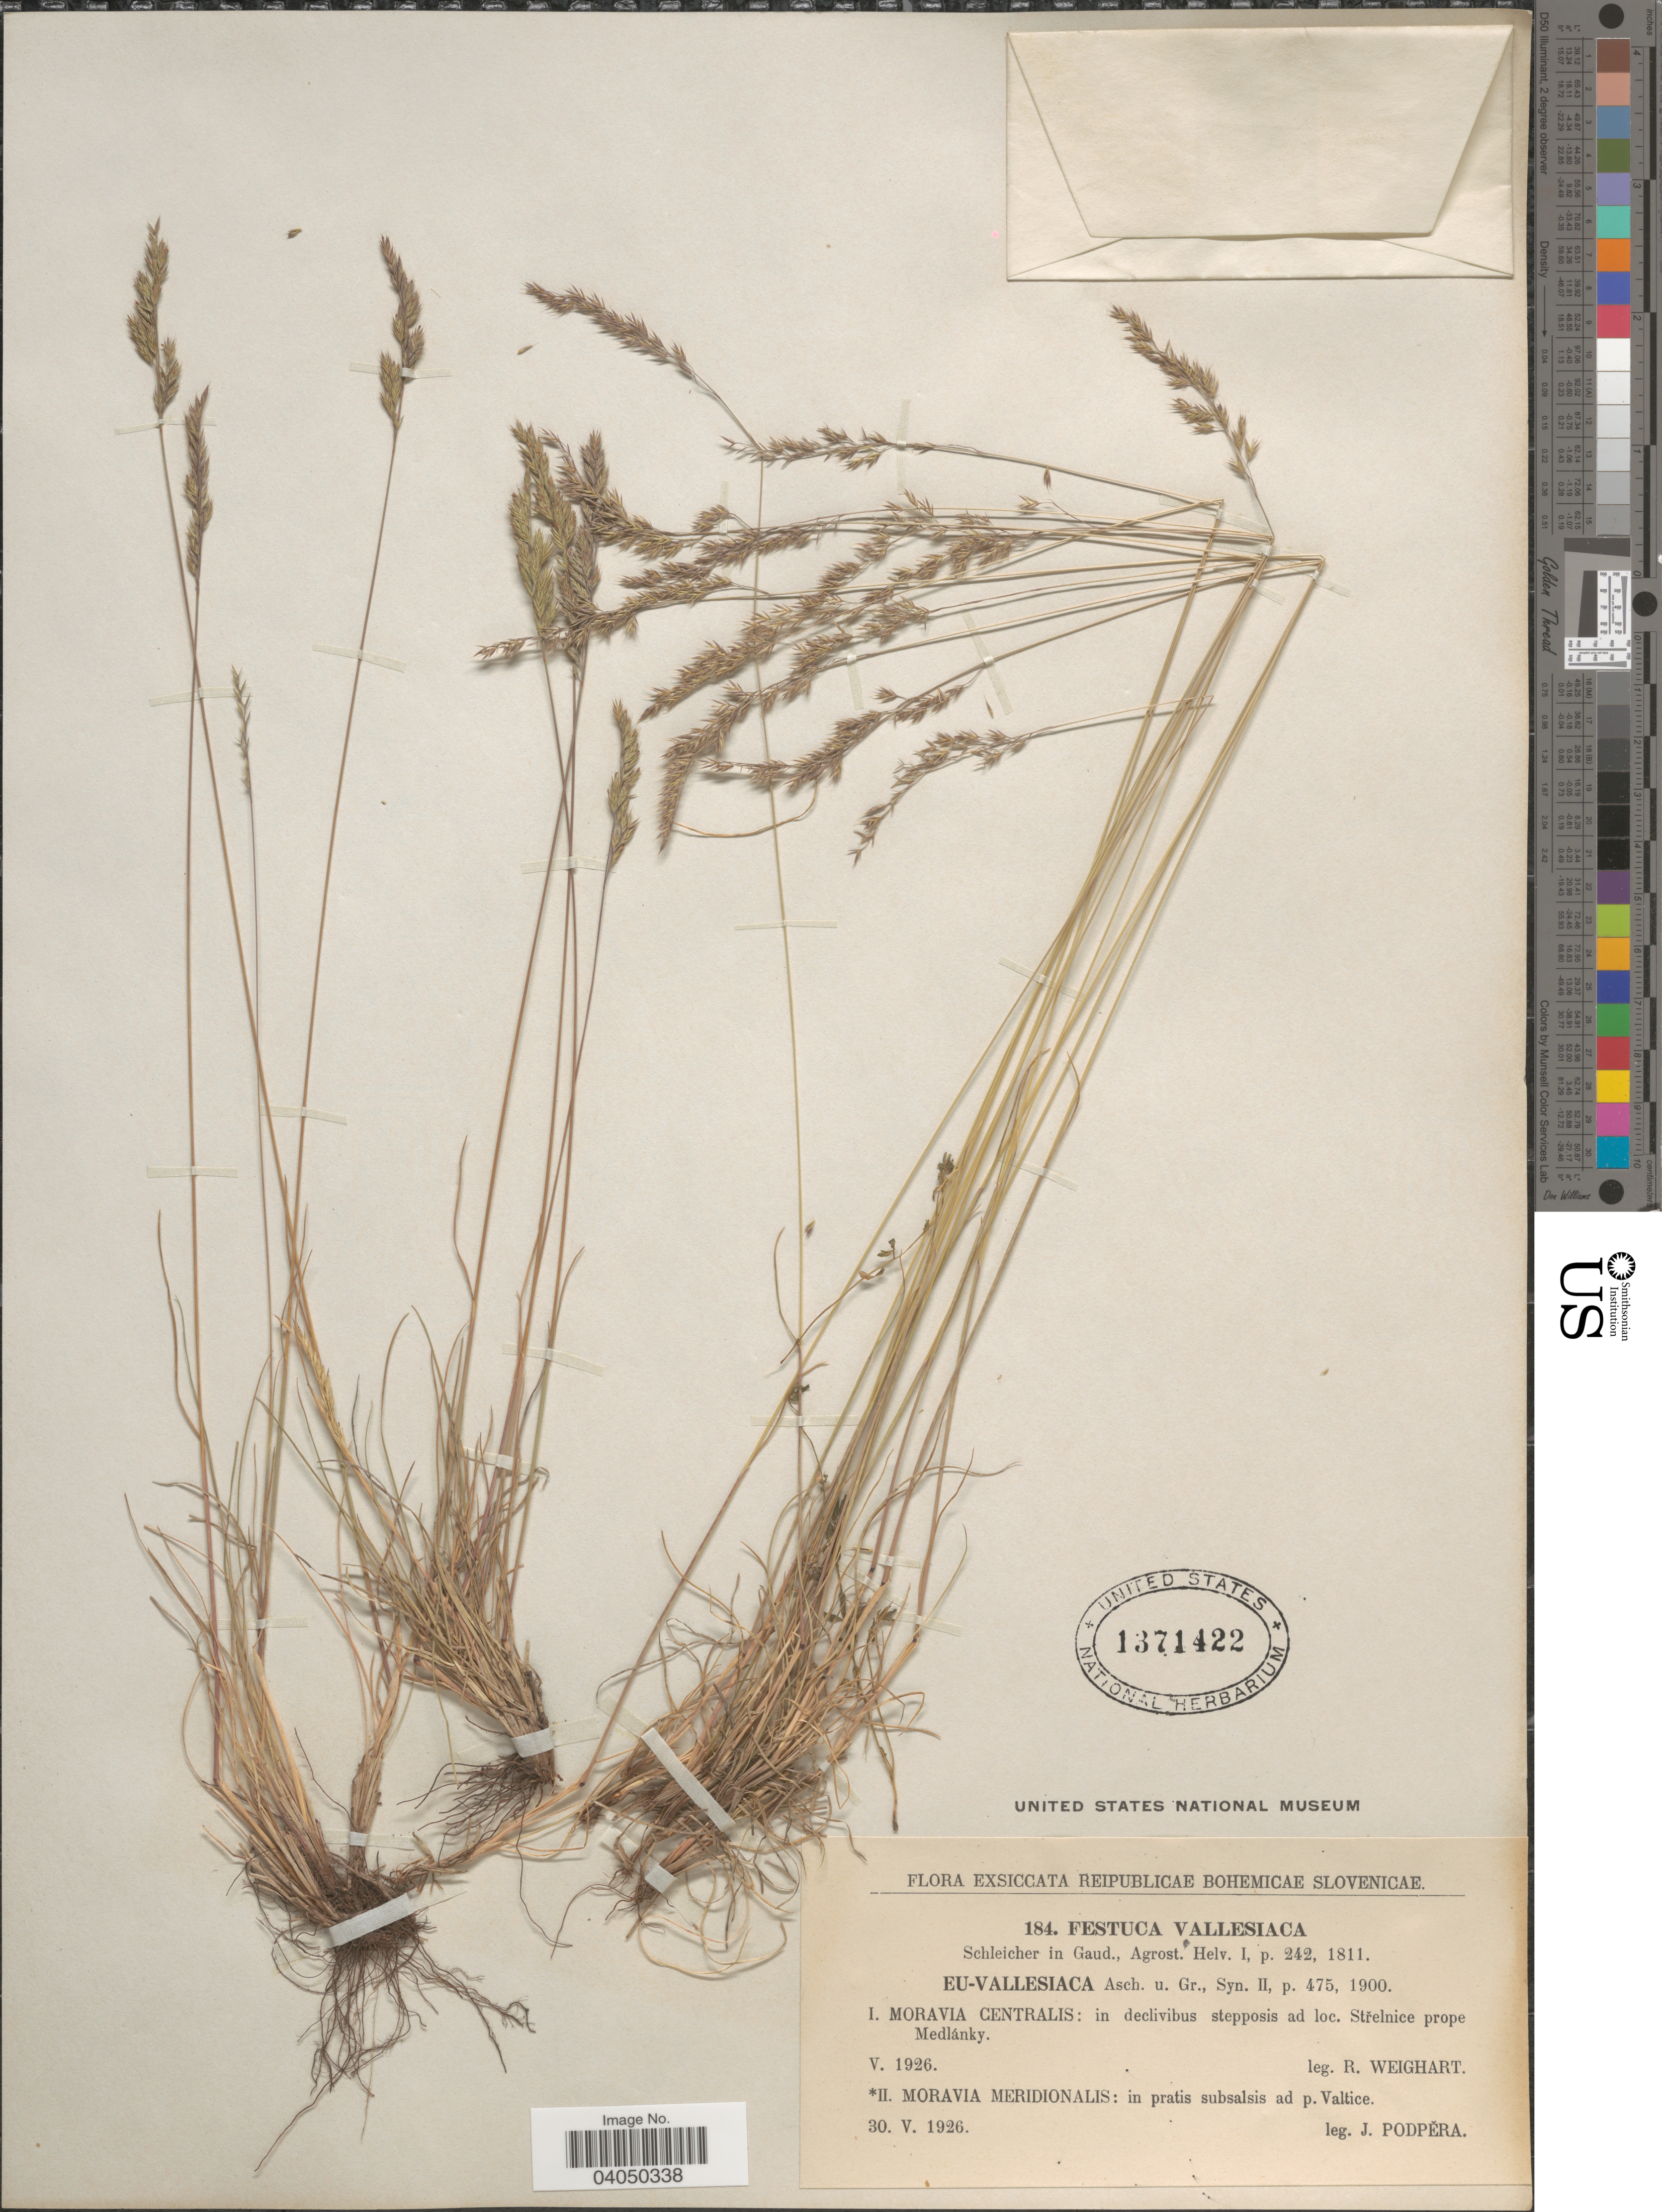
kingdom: Plantae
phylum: Tracheophyta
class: Liliopsida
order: Poales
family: Poaceae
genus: Festuca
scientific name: Festuca valesiaca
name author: Schleich. ex Gaudin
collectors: J. Podpera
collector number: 184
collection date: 1926-05-30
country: Czechia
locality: Reipublicae Bohemicae Slovenicae. Moravia Meridionalis: in pratis subsalsis ad p. Valtice.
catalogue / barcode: US 1371422